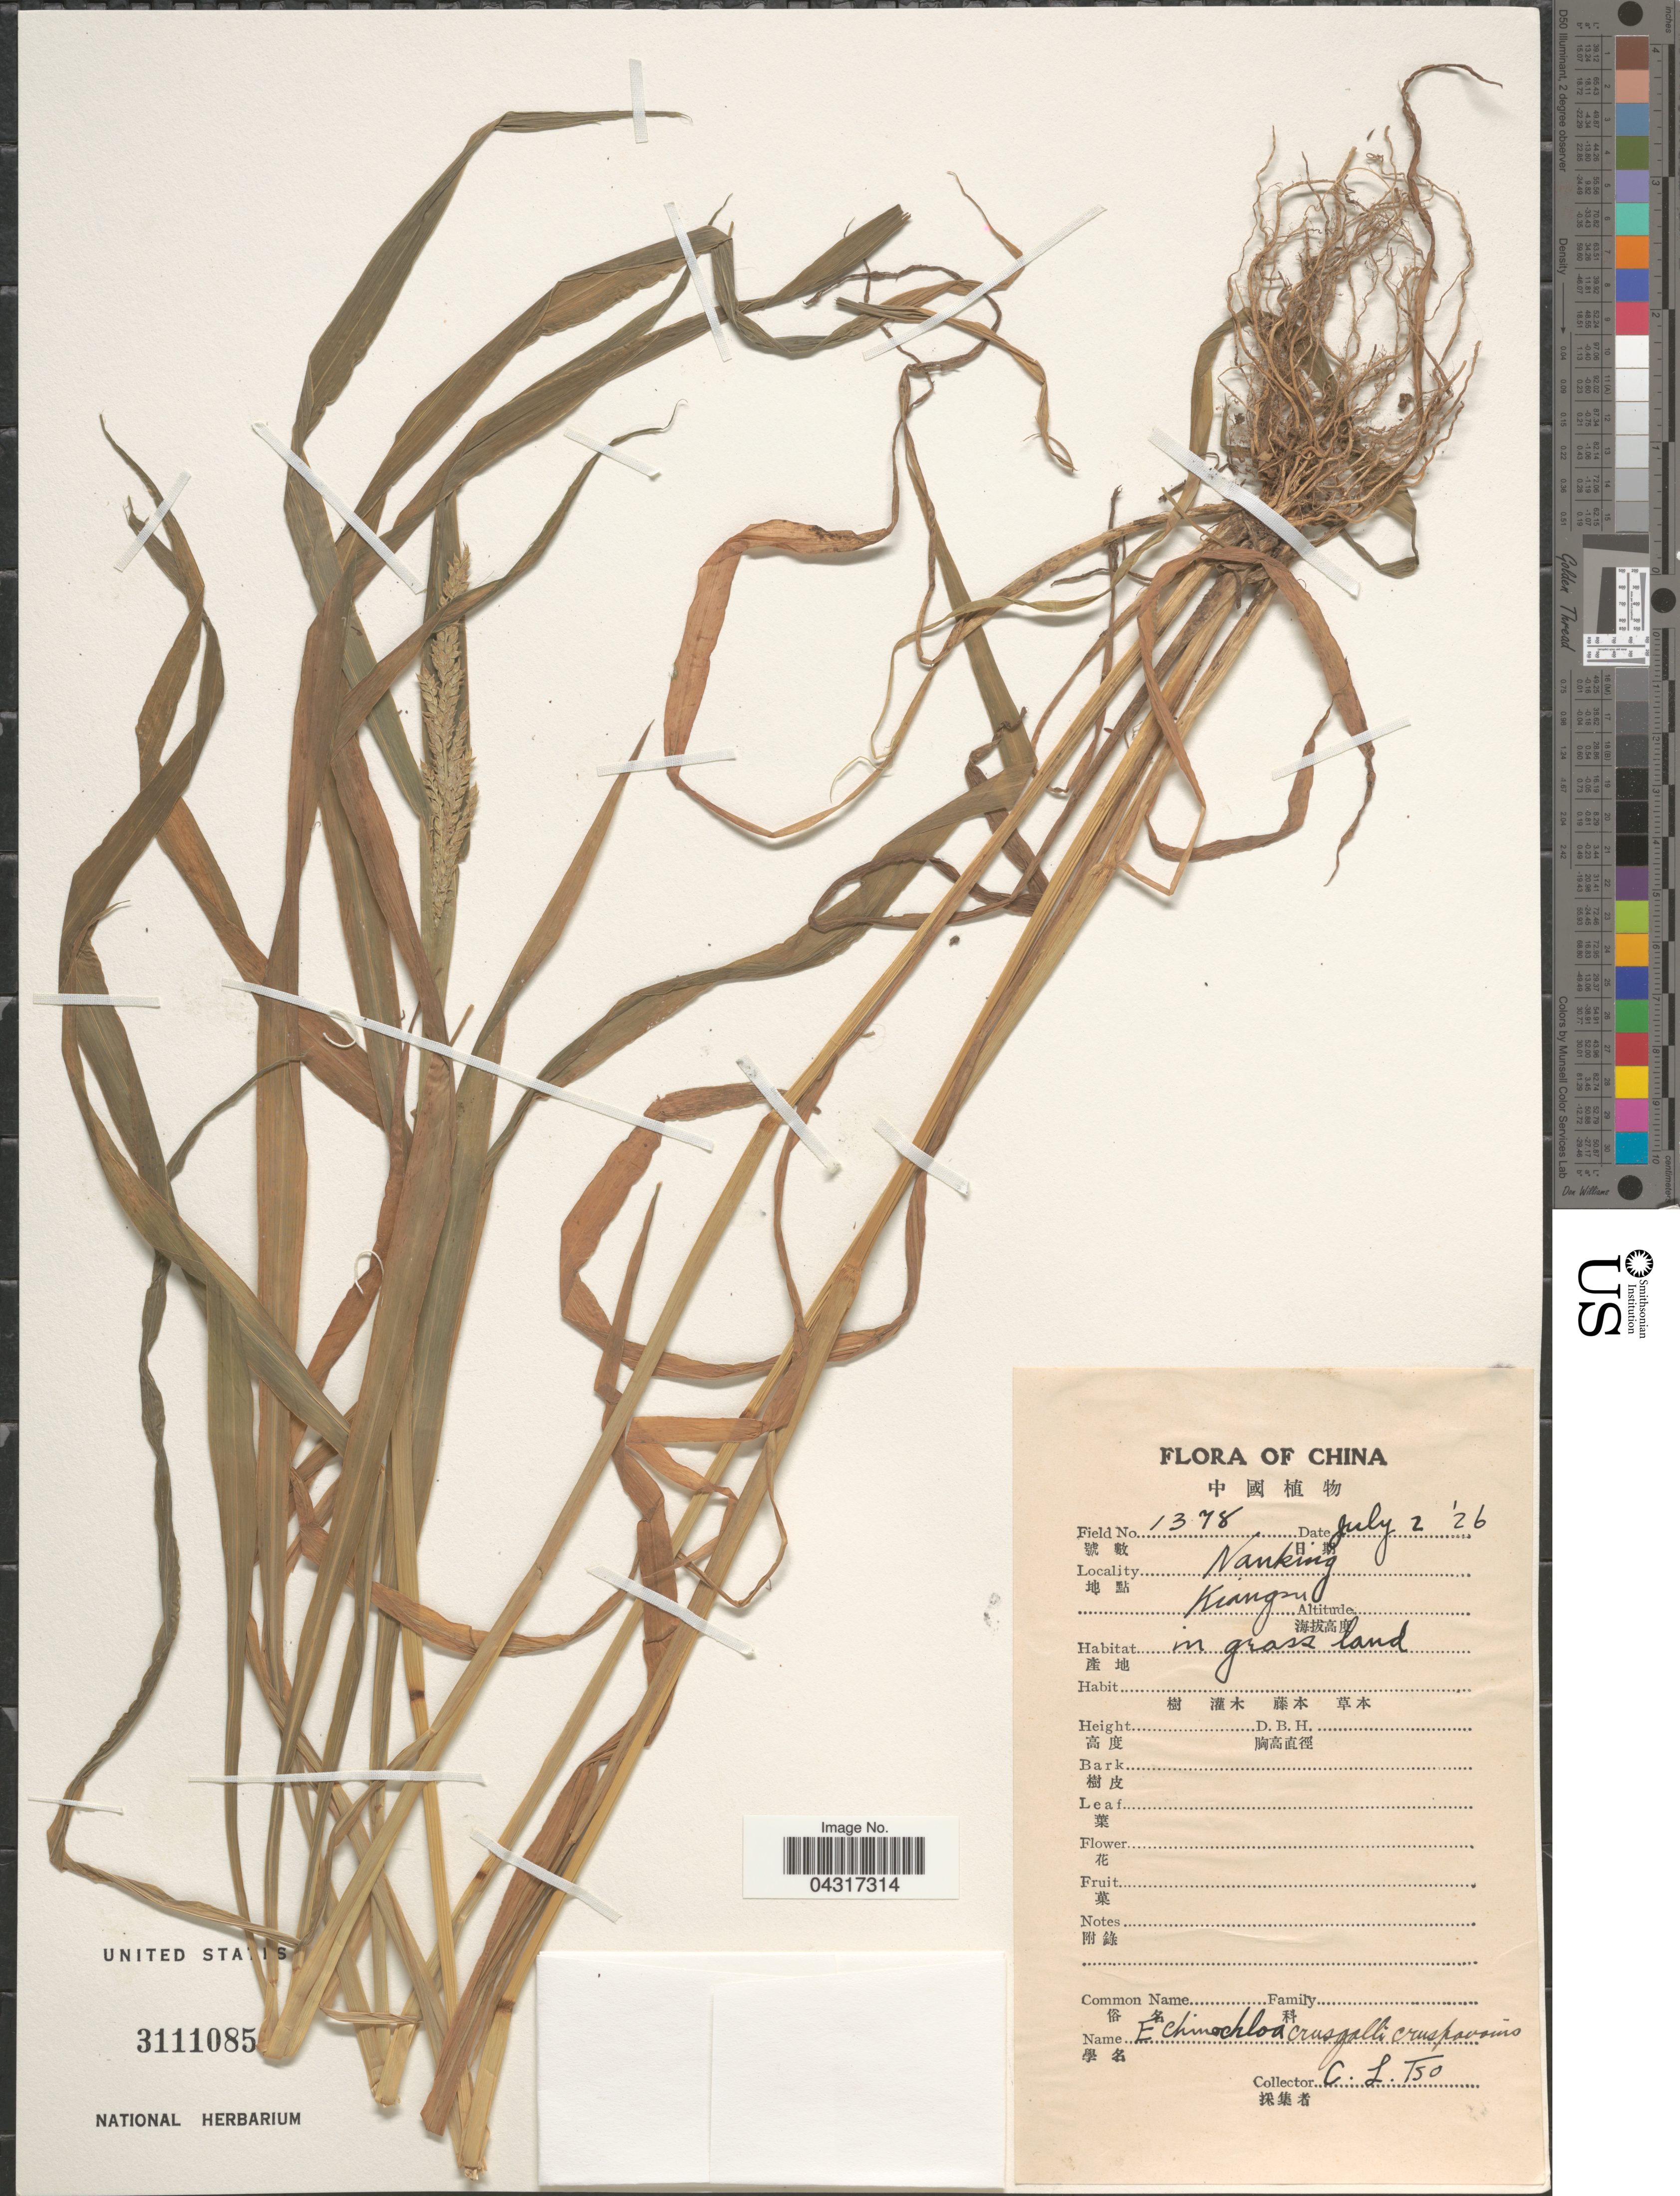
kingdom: Plantae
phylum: Tracheophyta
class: Liliopsida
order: Poales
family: Poaceae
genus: Echinochloa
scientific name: Echinochloa crus-galli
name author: (L.) P. Beauv.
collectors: C. Tso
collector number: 1378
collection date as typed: Transcribed d/m/y: 2/7/26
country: China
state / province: Jiangsu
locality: Nanking. Kiangsu. In grass land.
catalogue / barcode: US 3111085